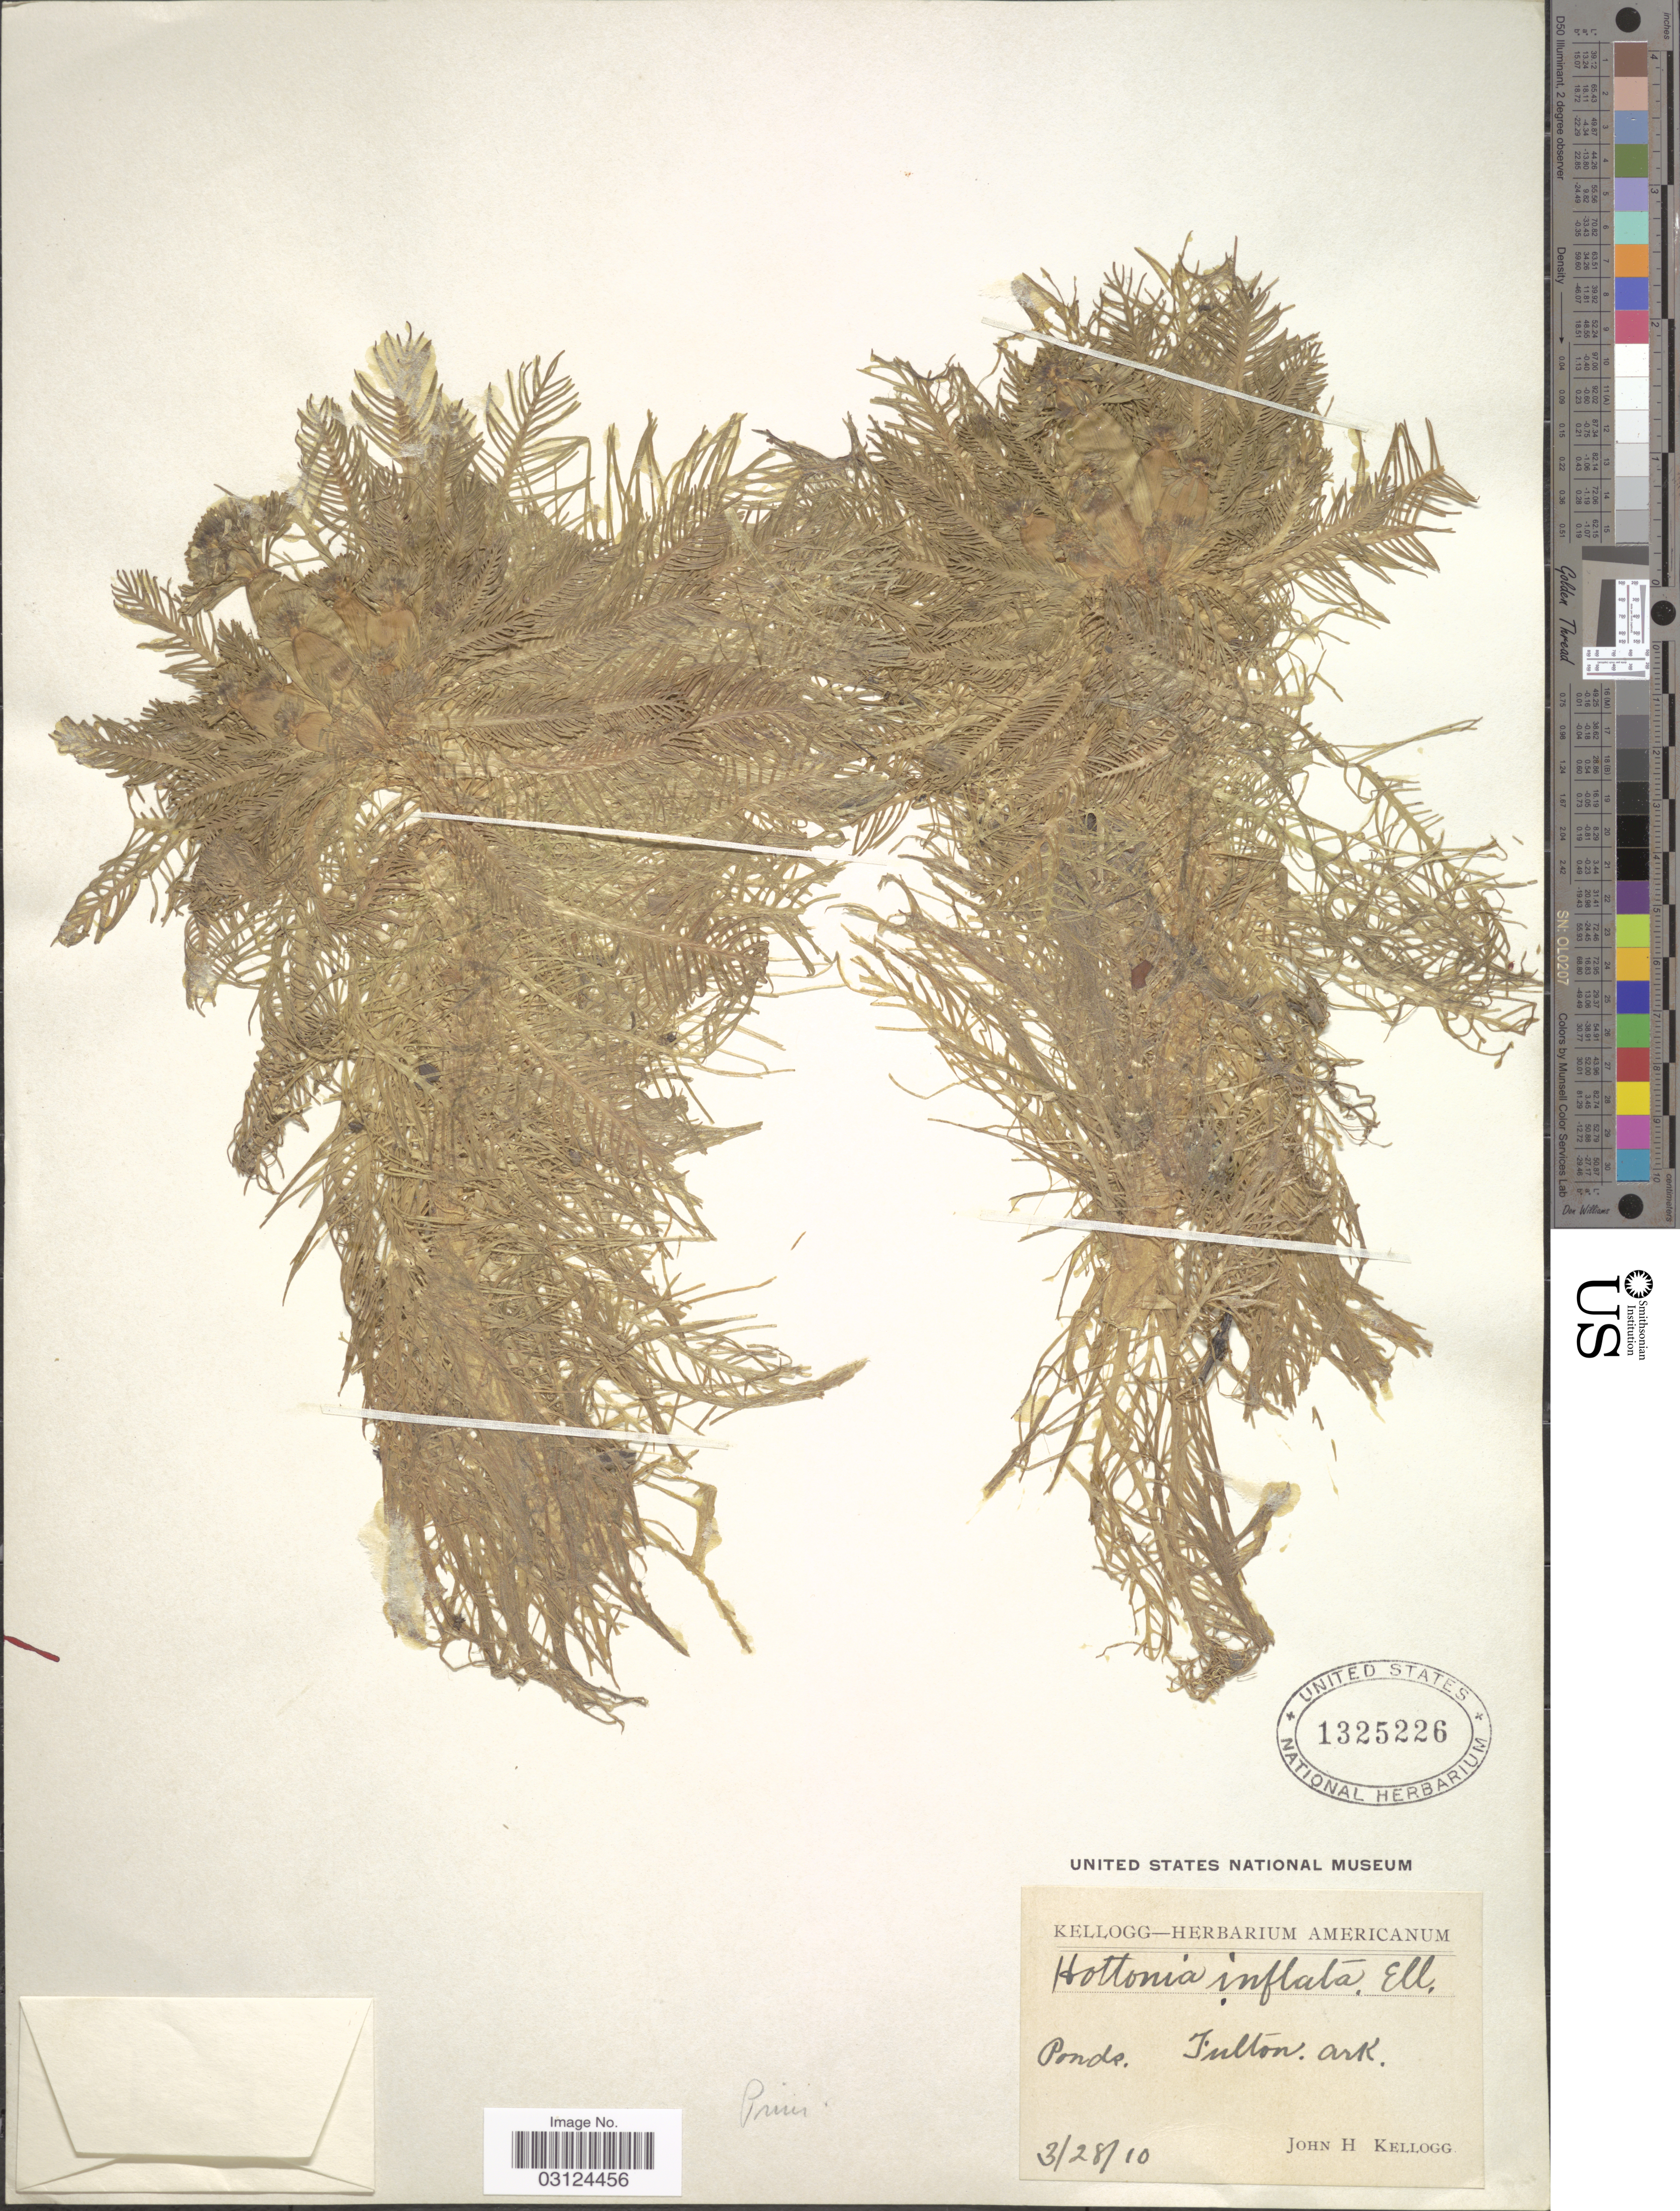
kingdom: Plantae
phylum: Tracheophyta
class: Magnoliopsida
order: Ericales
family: Primulaceae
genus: Hottonia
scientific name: Hottonia inflata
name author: Elliott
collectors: J. H. Kellogg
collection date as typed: Transcribed d/m/y: 28/3/10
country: United States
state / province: Arkansas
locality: Fulton, Ponds.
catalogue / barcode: US 1325226